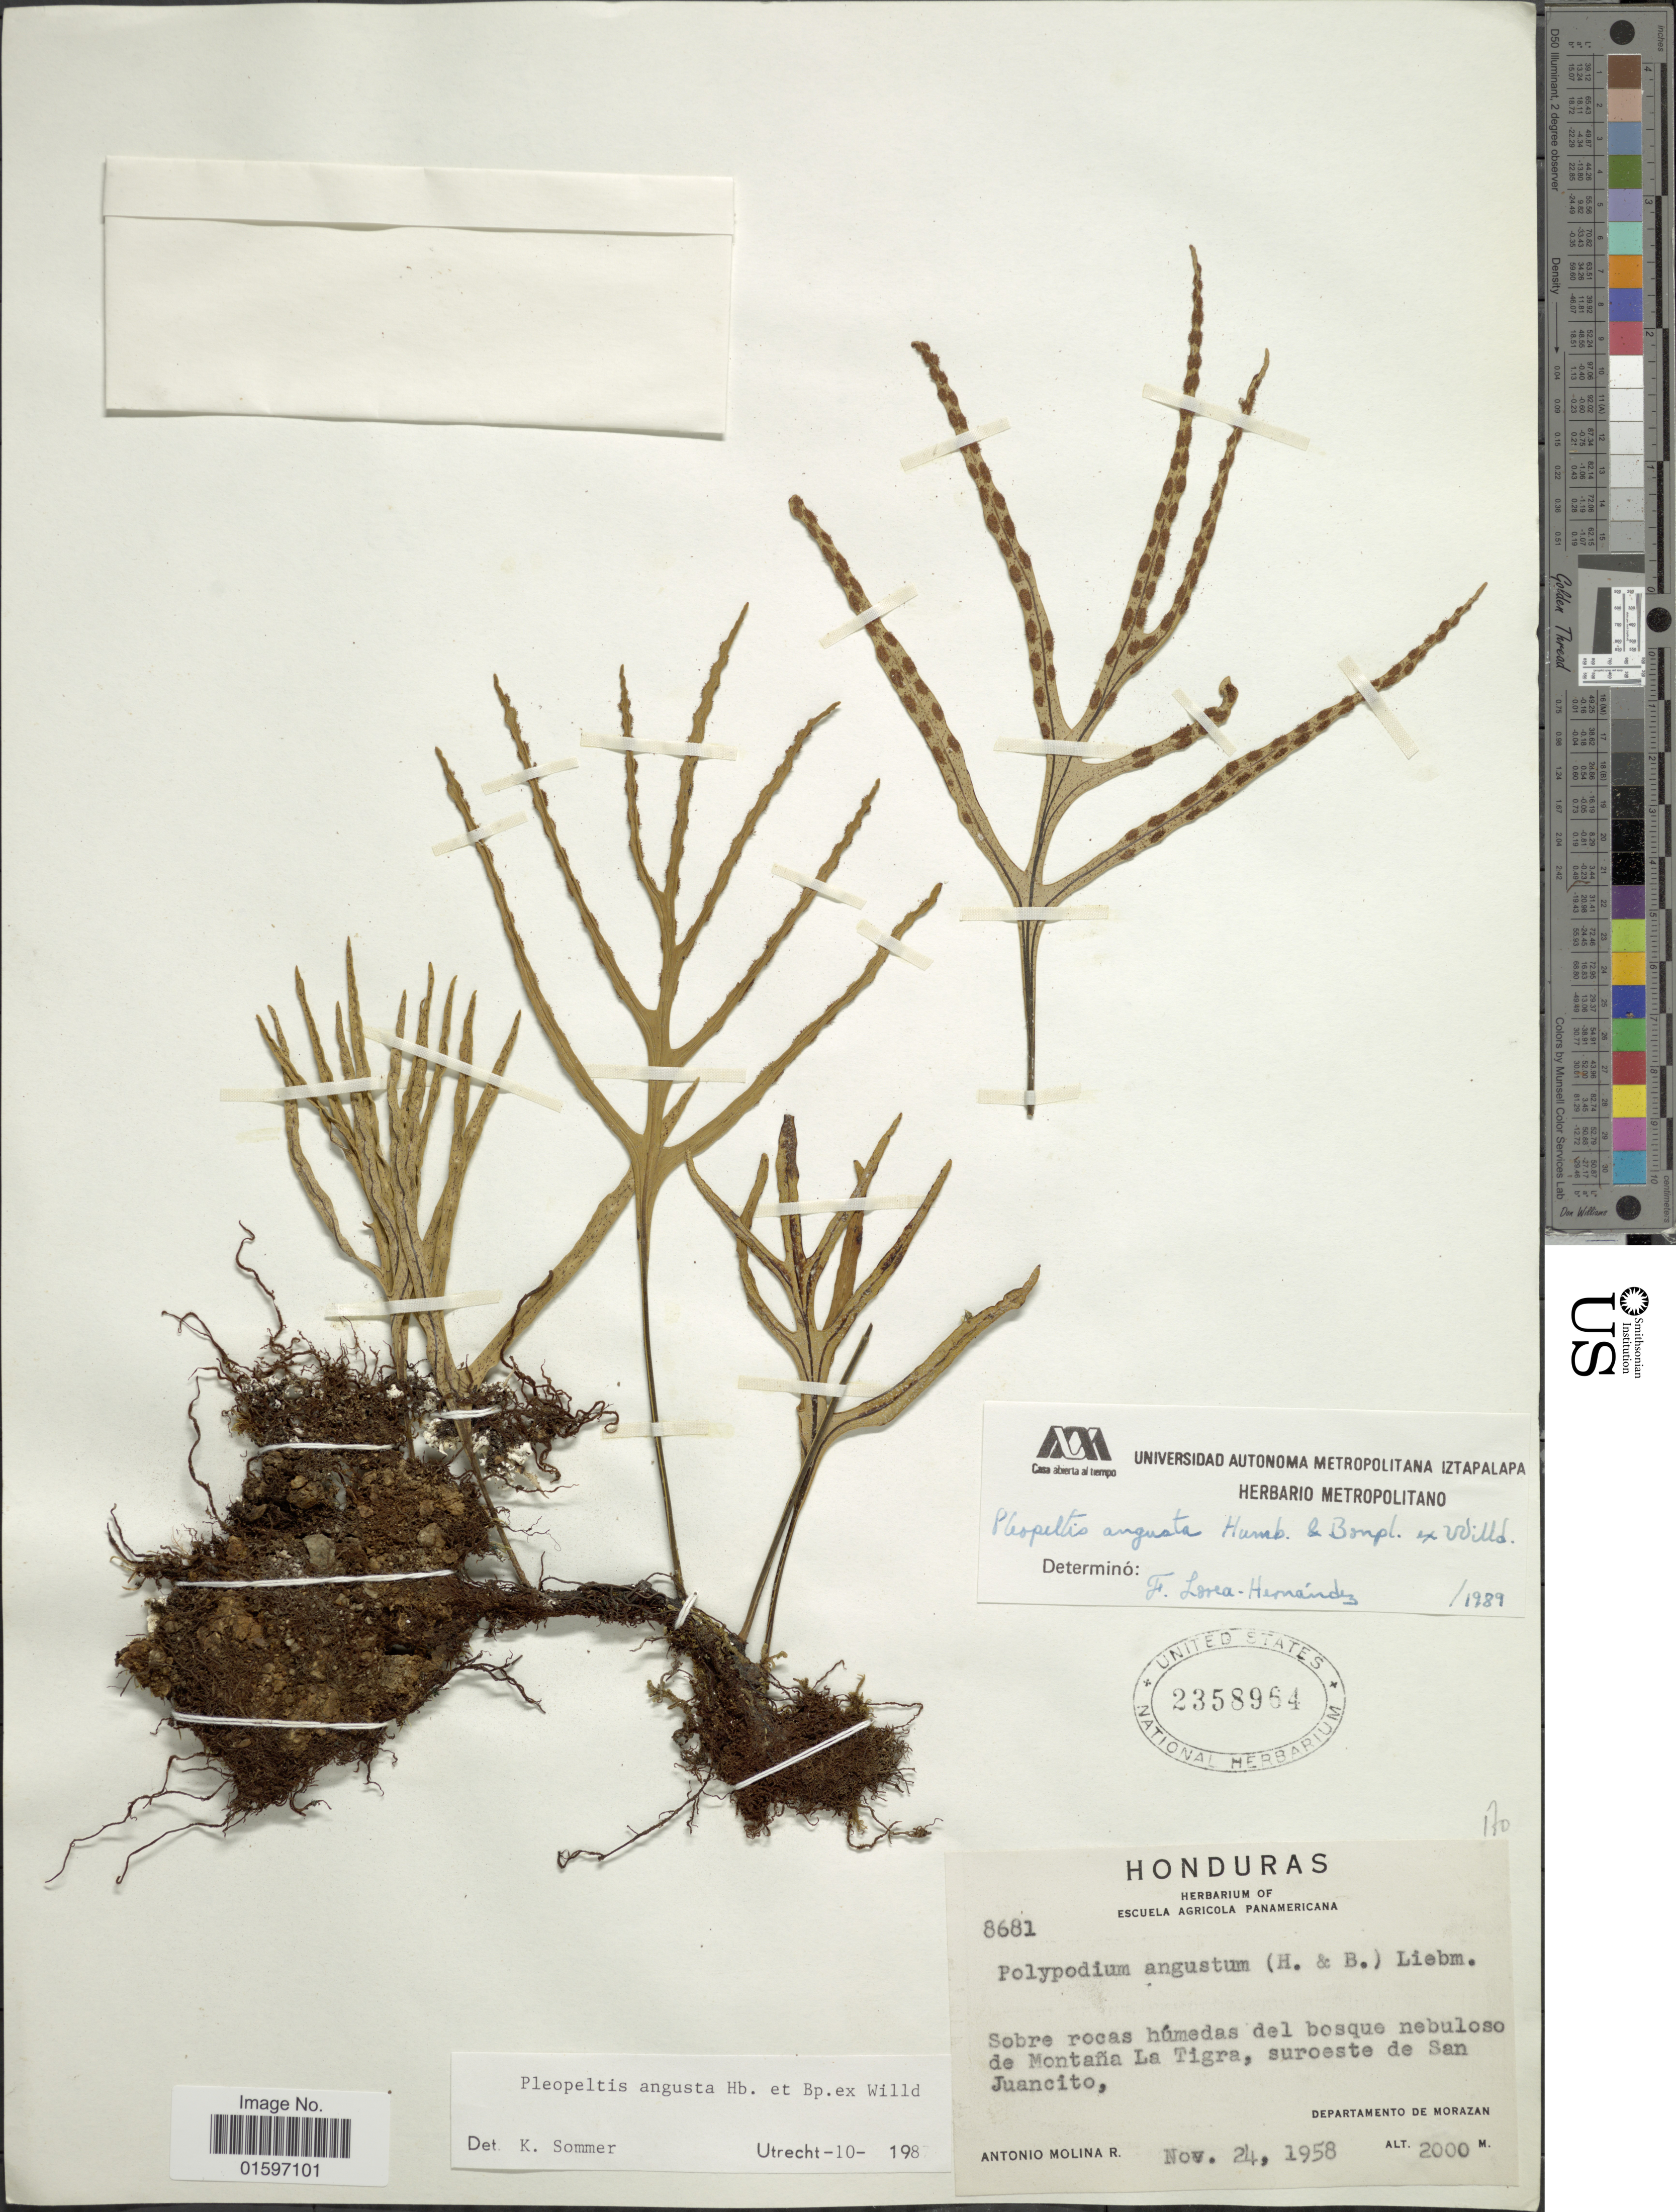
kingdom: Plantae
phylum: Tracheophyta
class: Polypodiopsida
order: Polypodiales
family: Polypodiaceae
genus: Pleopeltis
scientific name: Pleopeltis angusta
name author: Humb. & Bonap. ex Willd.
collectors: A. Molina R.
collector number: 8681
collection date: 1958-11-24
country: Honduras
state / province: Fco. Morazán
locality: Sobre rocas húmedas del bosque nebuloso de Montaña La Tigre, suroeste de San Juancito, Departameneto de Morazan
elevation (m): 2000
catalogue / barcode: US 2358964